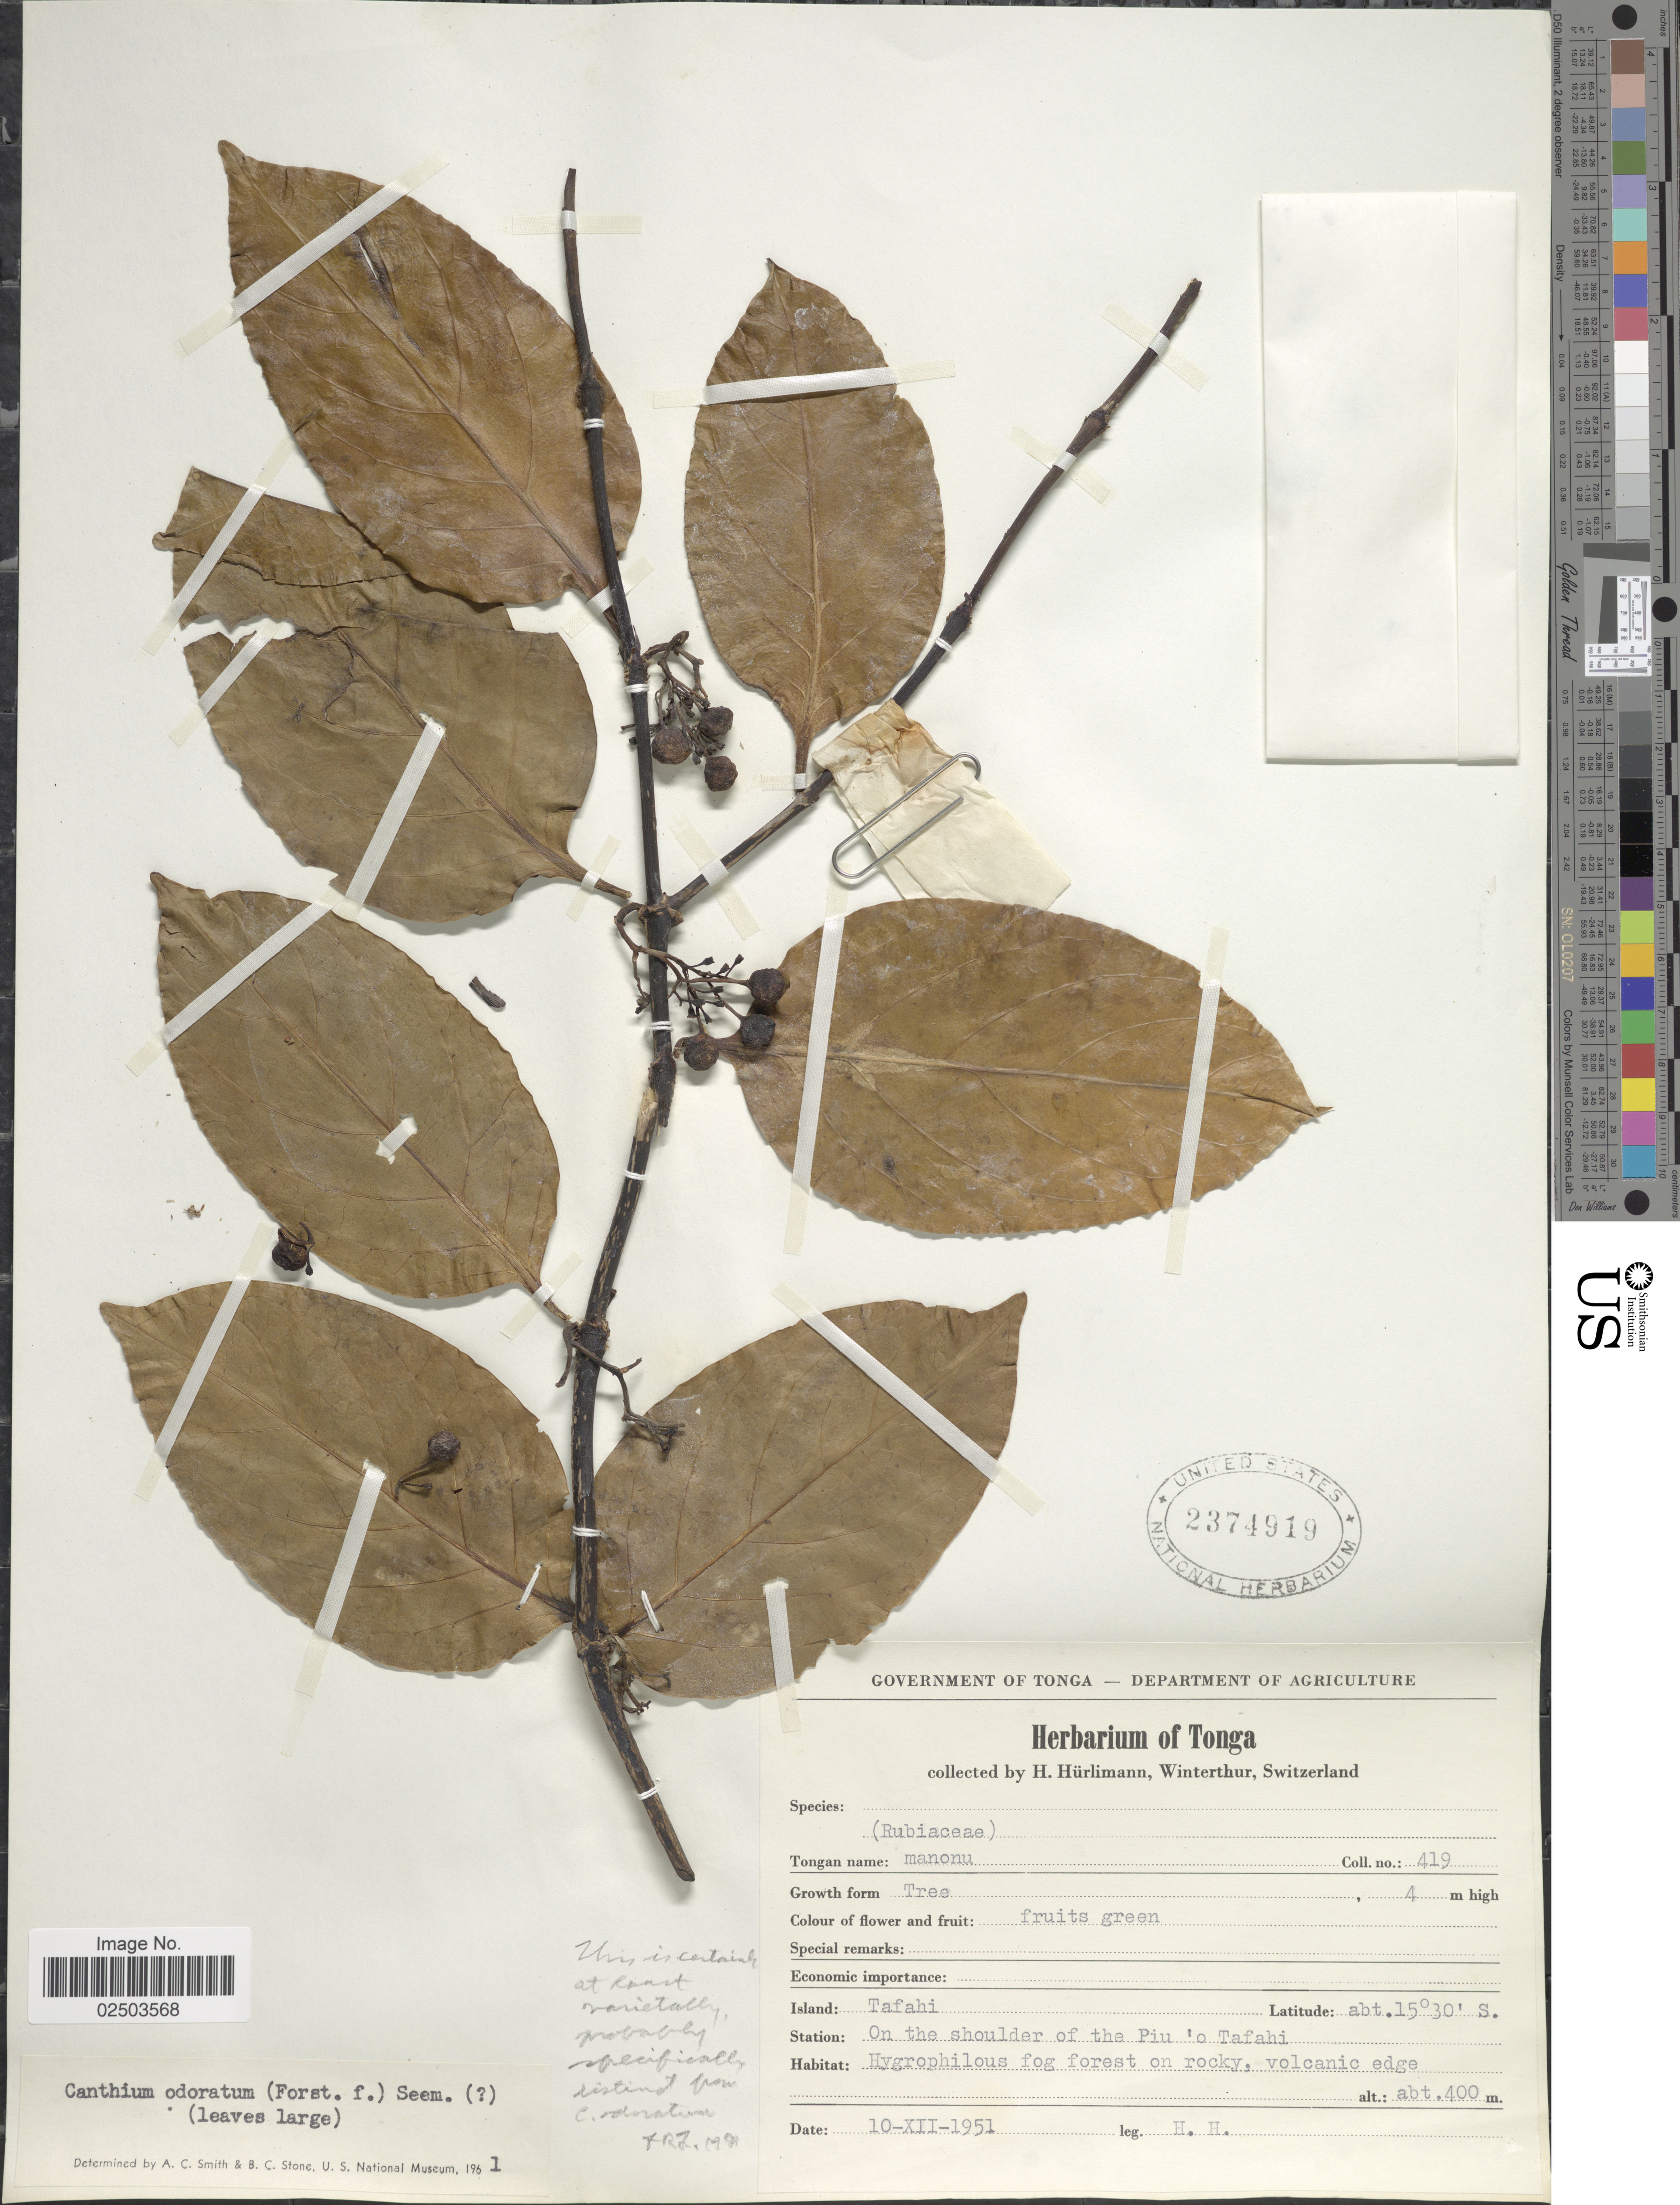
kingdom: Plantae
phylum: Tracheophyta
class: Magnoliopsida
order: Gentianales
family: Rubiaceae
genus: Psydrax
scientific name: Psydrax odorata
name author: (G. Forst.) A.C. Sm. & S.P. Darwin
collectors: H. Hürlimann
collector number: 419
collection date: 1951-12-10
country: Tonga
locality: Island: Tafahi, On the shoulder of the Piu 'o Tafahi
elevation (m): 400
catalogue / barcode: US 2374919